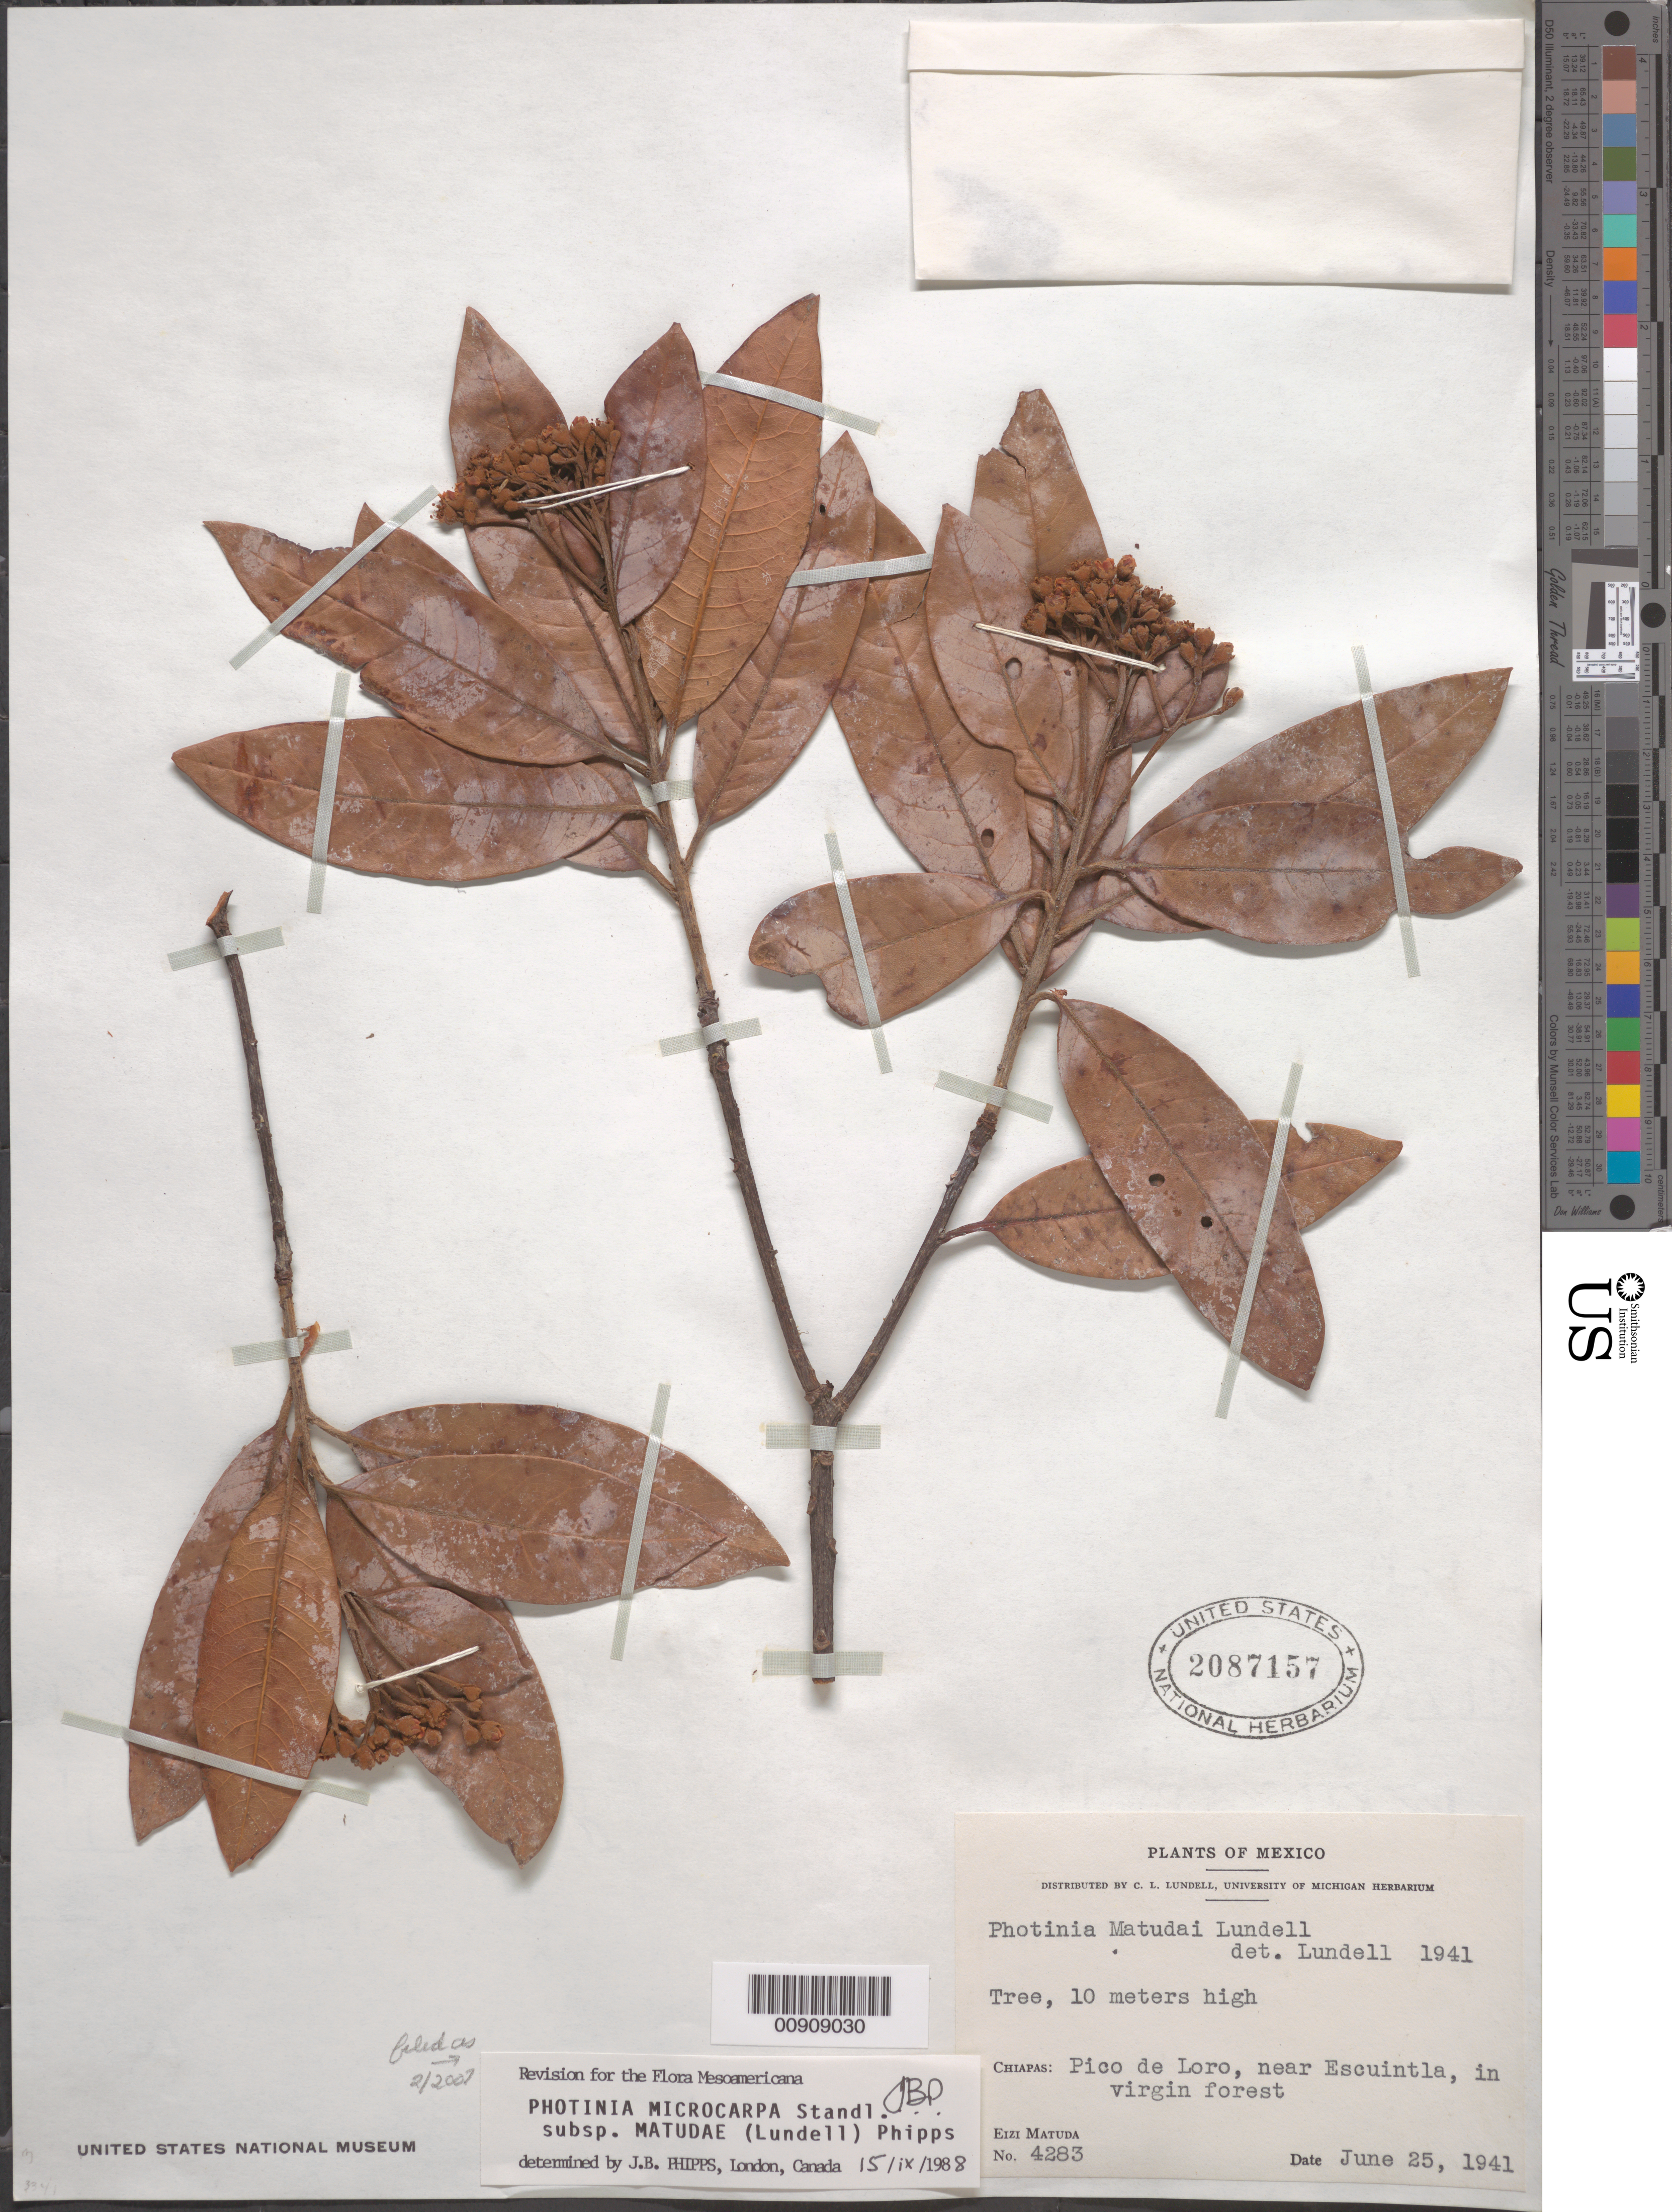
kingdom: Plantae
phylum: Tracheophyta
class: Magnoliopsida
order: Rosales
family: Rosaceae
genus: Phippsiomeles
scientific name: Phippsiomeles matudae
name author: (Lundell) B.B. Liu & J. Wen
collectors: E. Matuda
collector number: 4283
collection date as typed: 25 Jun 1941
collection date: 1941-06-25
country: Mexico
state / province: Chiapas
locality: Chiapas: Pico de Loro, near Escuintla.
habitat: In virgin forest.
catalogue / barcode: US 2087157